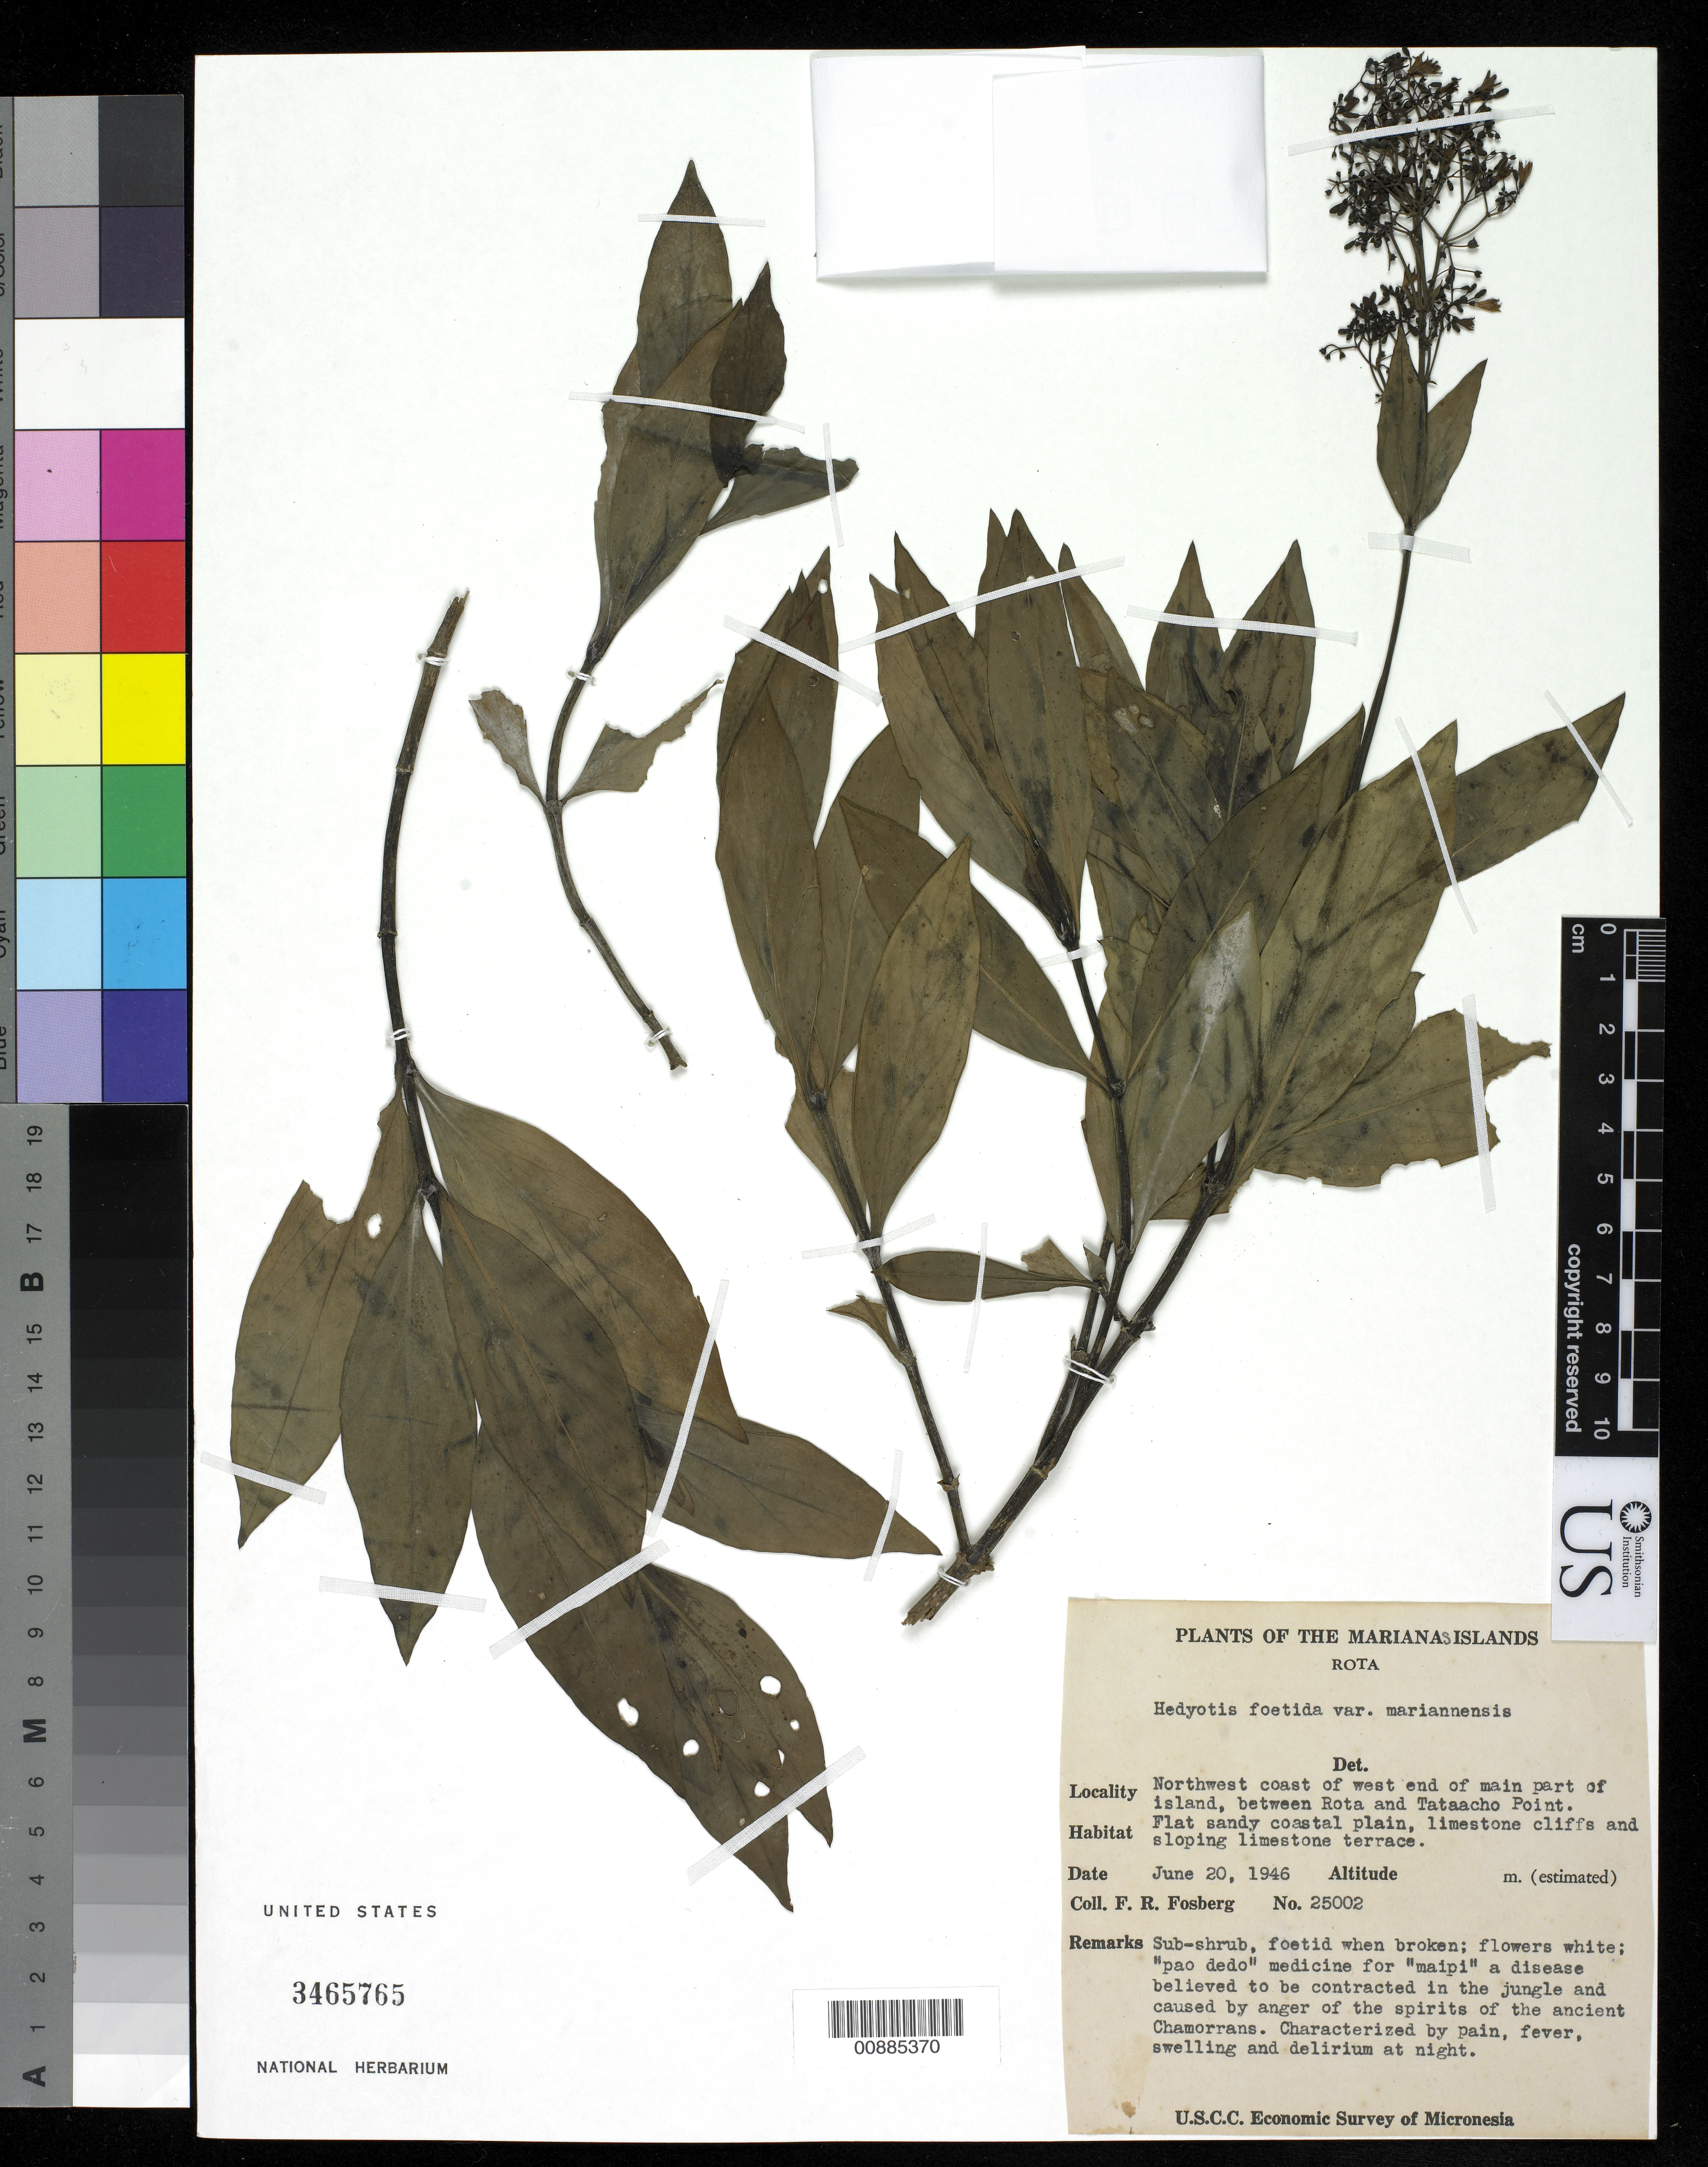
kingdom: Plantae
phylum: Tracheophyta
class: Magnoliopsida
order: Gentianales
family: Rubiaceae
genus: Leptopetalum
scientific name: Leptopetalum foetidum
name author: (G. Forst.) Neupane & N. Wikstr.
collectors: F. R. Fosberg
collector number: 25002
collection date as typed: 20 Jun 1946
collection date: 1946-06-20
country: Northern Mariana Islands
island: Rota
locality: Northwest coast of west end of main part of island, between Rota and Taataacho Point.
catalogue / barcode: US 3465765